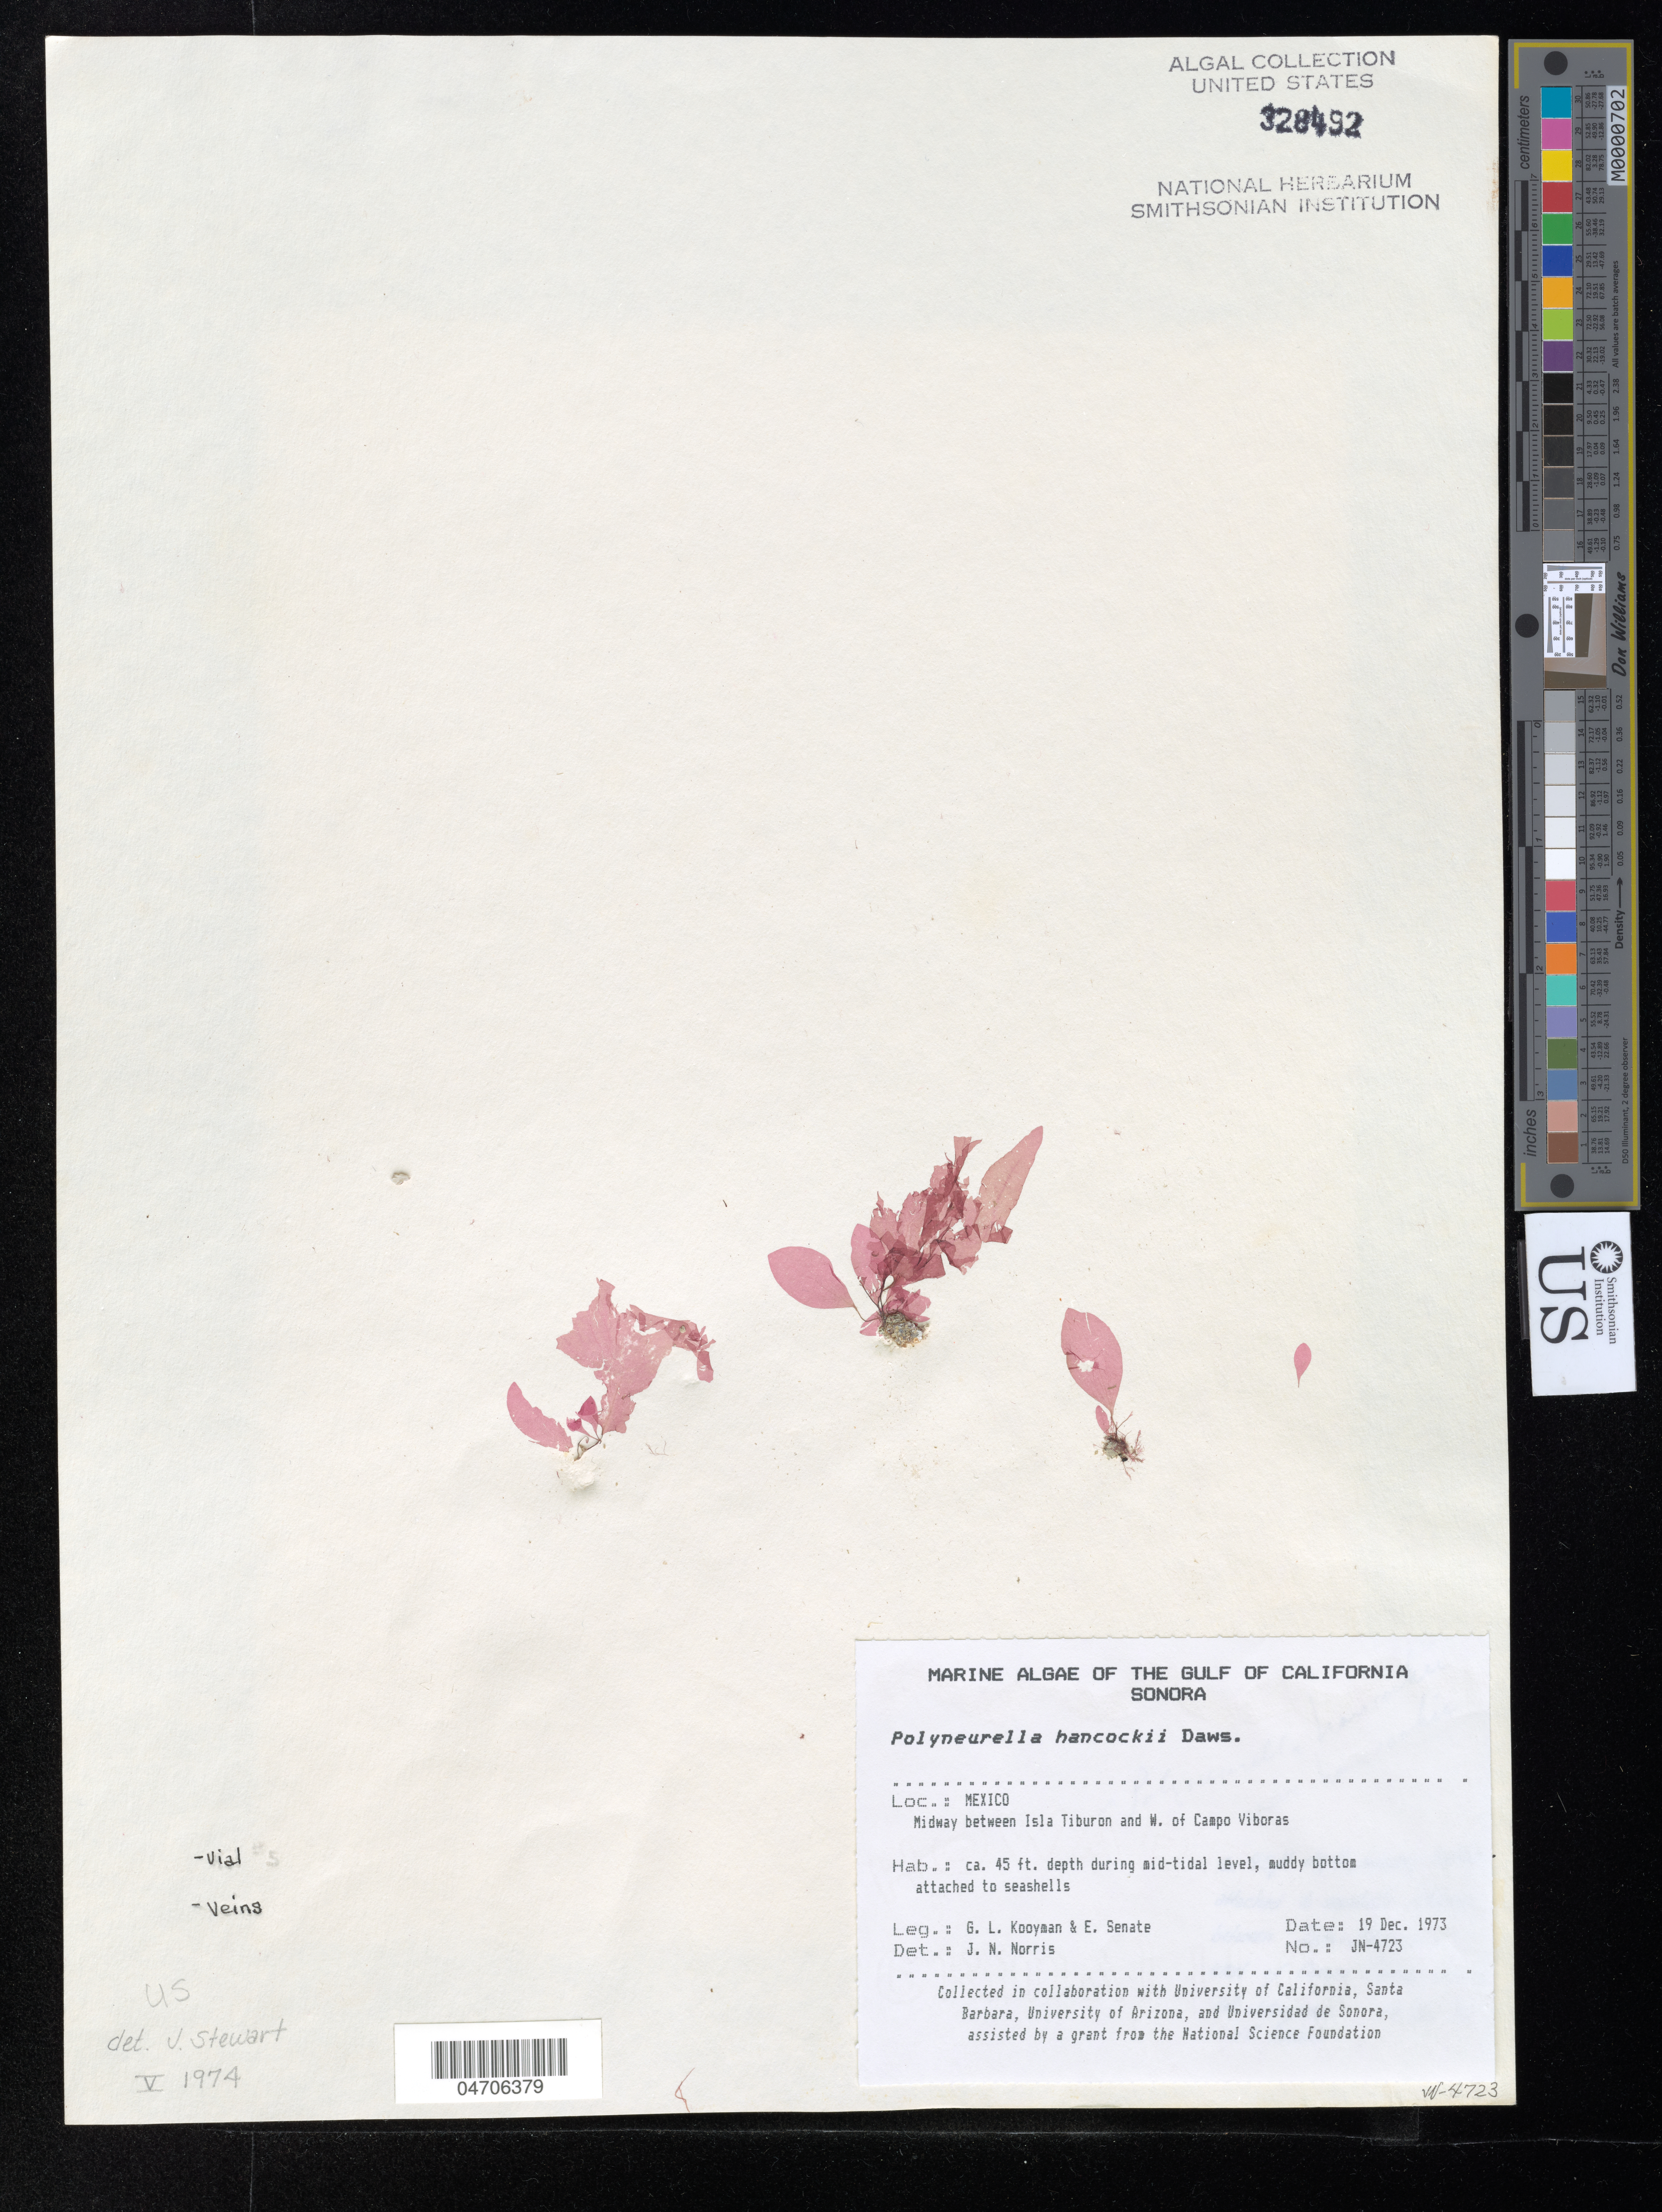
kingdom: Plantae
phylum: Rhodophyta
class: Florideophyceae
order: Ceramiales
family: Delesseriaceae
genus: Polyneurella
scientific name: Polyneurella hancockii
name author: E.Y. Dawson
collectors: G. Kooyman & E. Senate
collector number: JN-4723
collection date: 1973-12-19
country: Mexico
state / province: Sonora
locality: The Gulf of California. Midway between Isla Tiburon and W. of Campo Viboras.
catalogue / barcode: US 328492